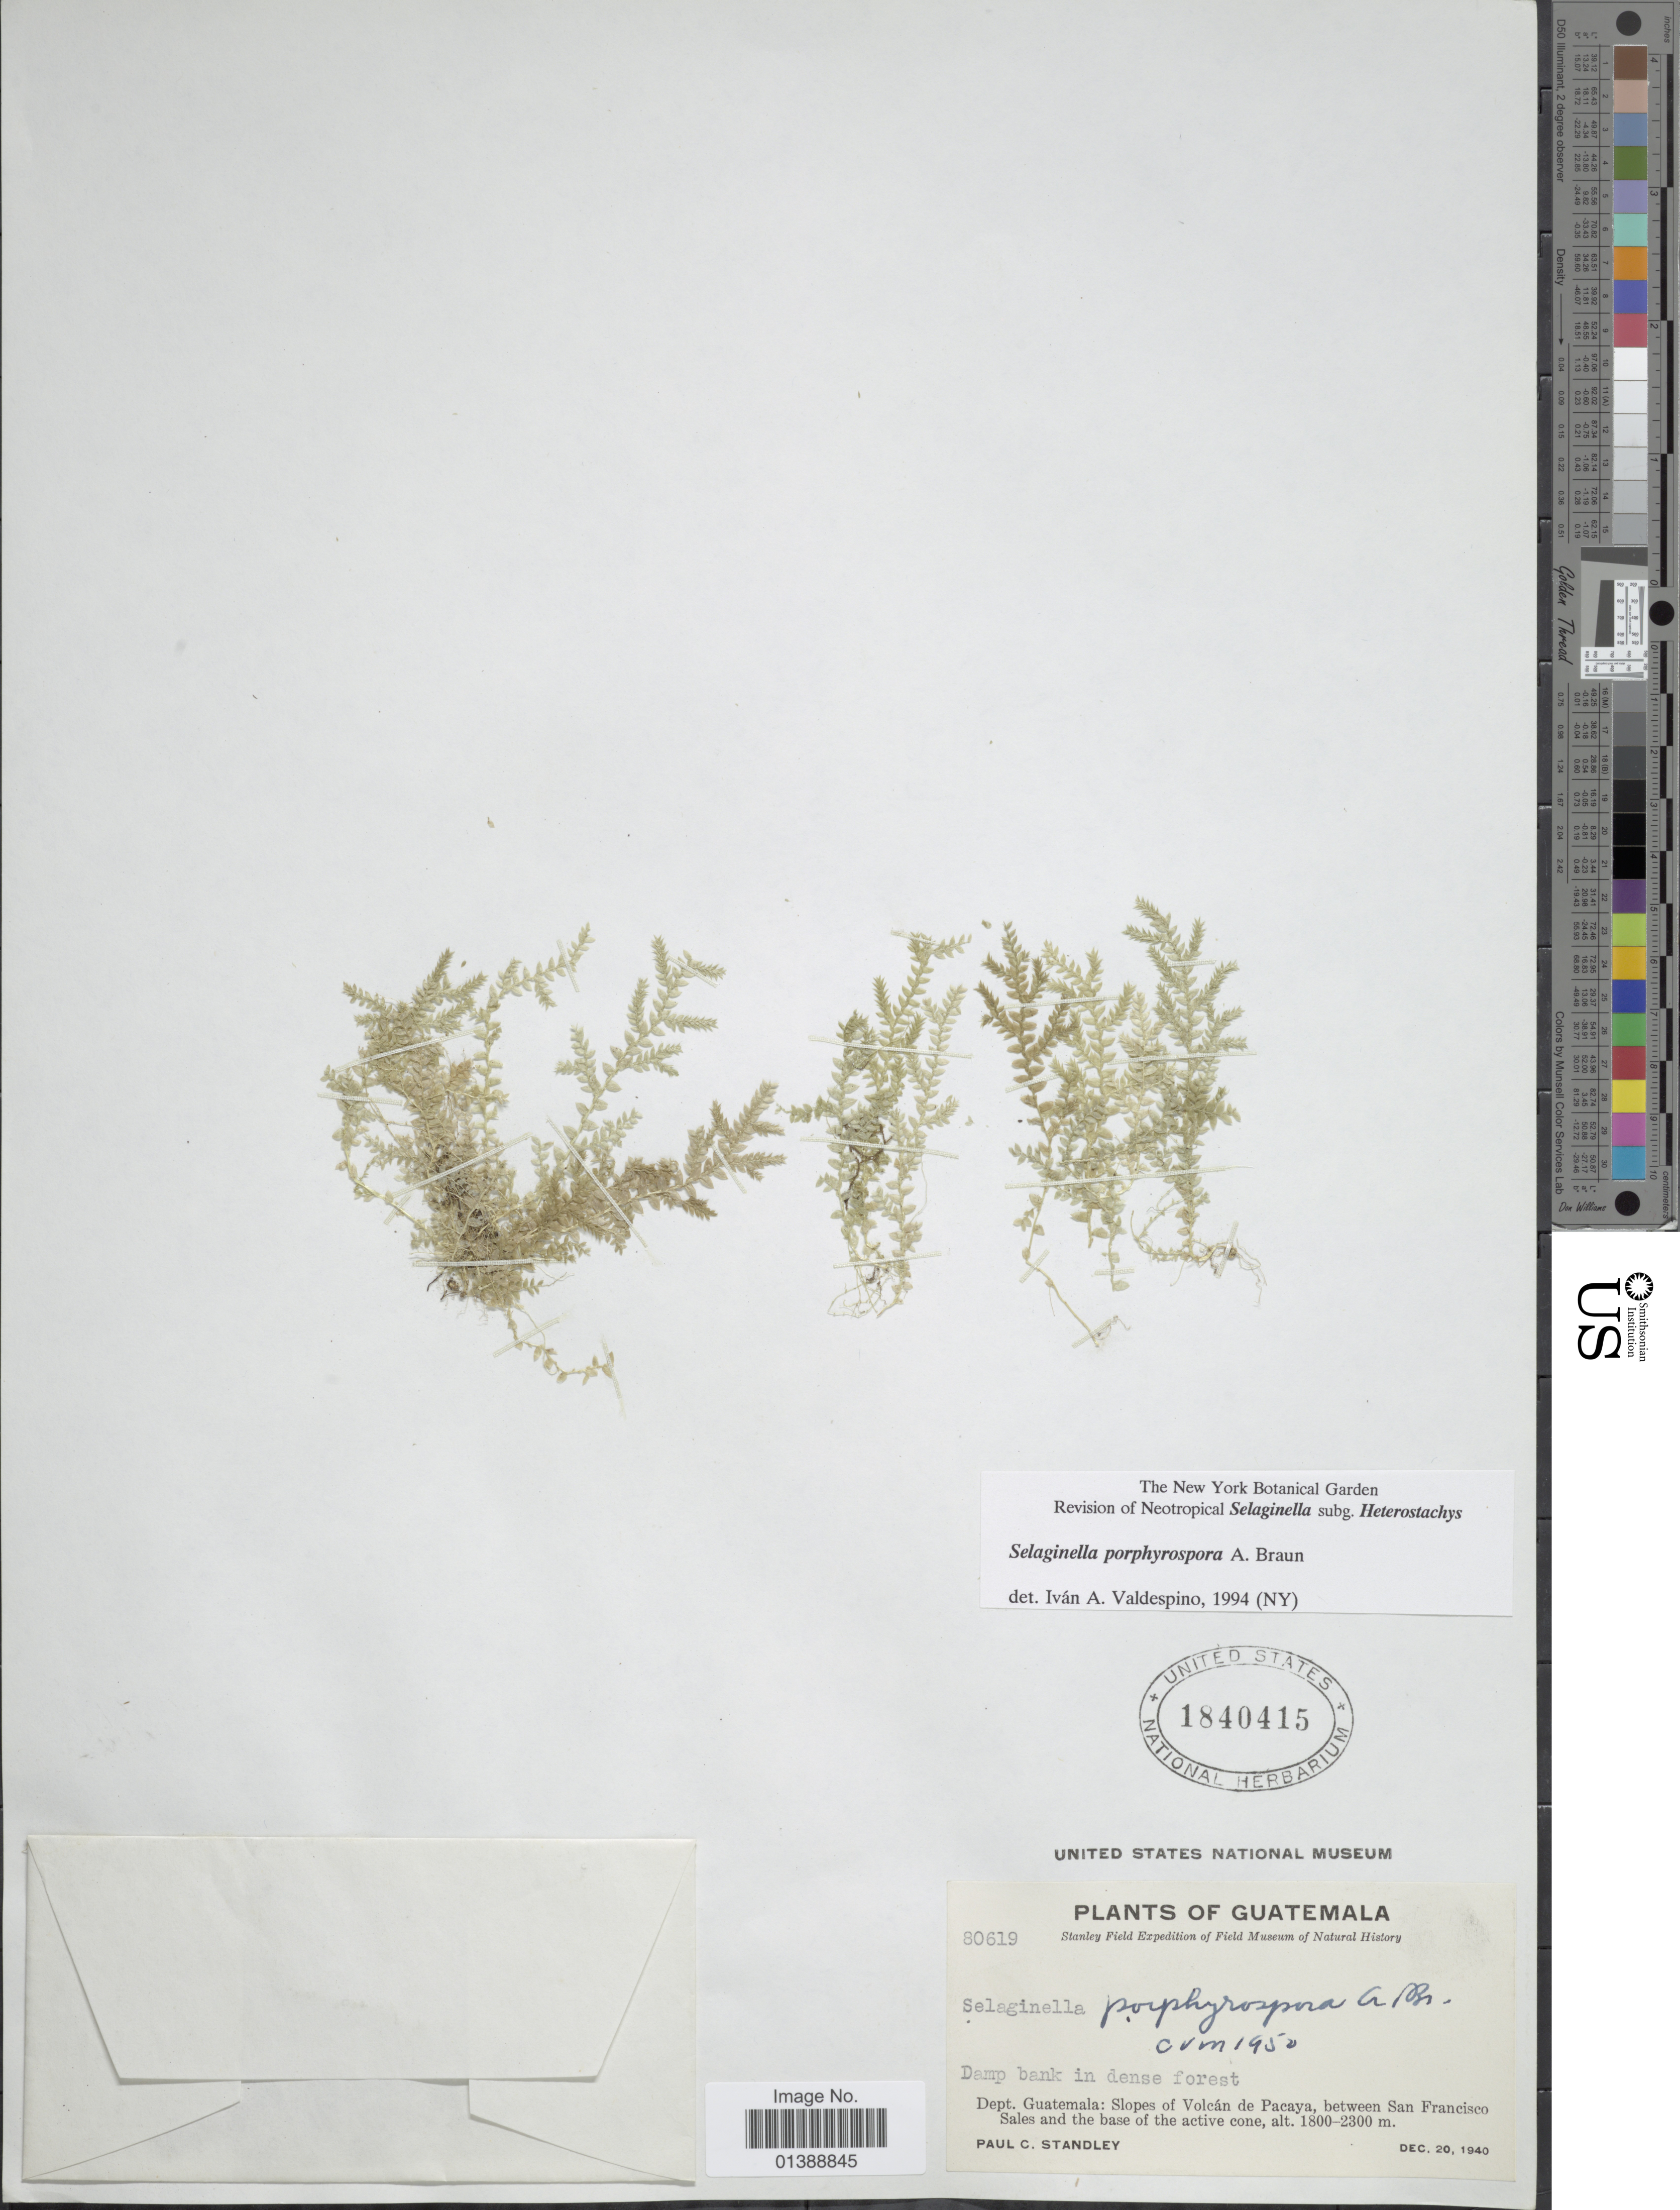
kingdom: Plantae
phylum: Tracheophyta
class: Lycopodiopsida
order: Selaginellales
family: Selaginellaceae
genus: Selaginella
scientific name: Selaginella porphyrospora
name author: A. Braun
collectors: P. C. Standley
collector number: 80619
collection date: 1940-12-20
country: Guatemala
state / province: Guatemala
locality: Slopes of Volcán de Pacaya, between San Francisco Sales and the base of the active cone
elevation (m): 1800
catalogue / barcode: US 1840415